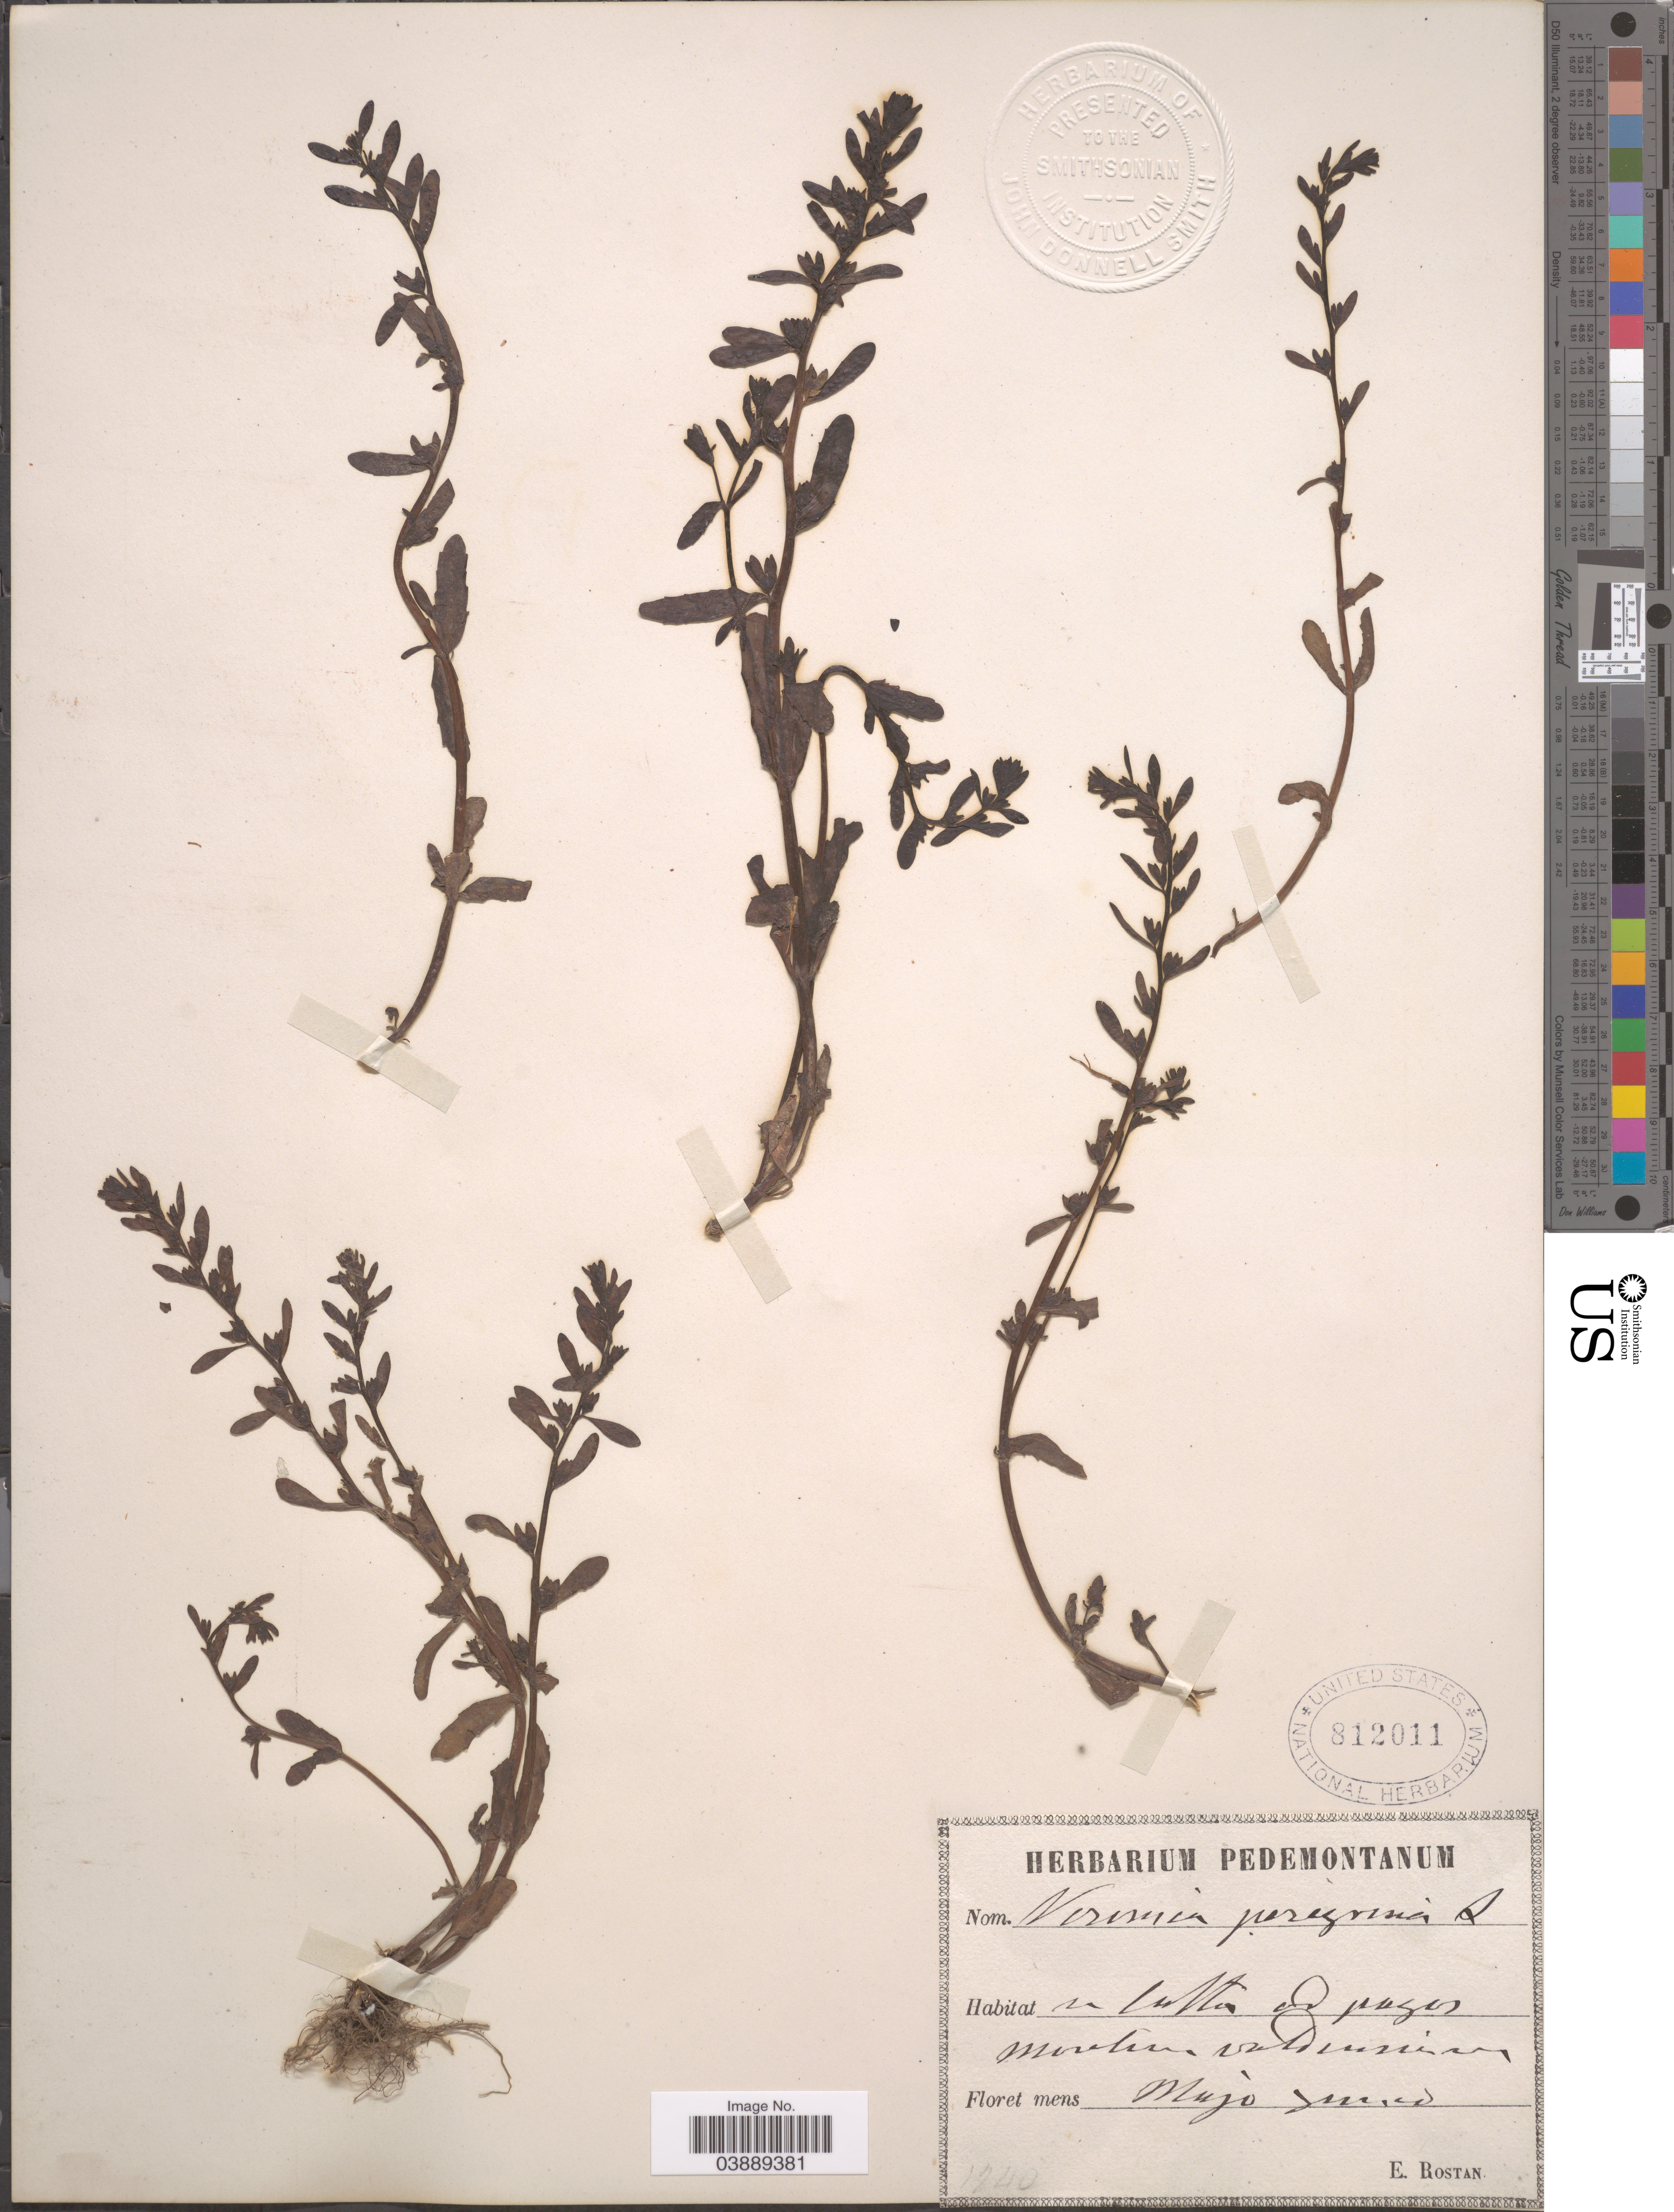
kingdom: Plantae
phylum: Tracheophyta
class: Magnoliopsida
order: Lamiales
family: Plantaginaceae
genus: Veronica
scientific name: Veronica peregrina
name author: L.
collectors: E. Rostan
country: Italy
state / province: Piedmont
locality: In [illegible text] ad pugas Morelin Valdennim.[interpreted]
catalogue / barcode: US 812011